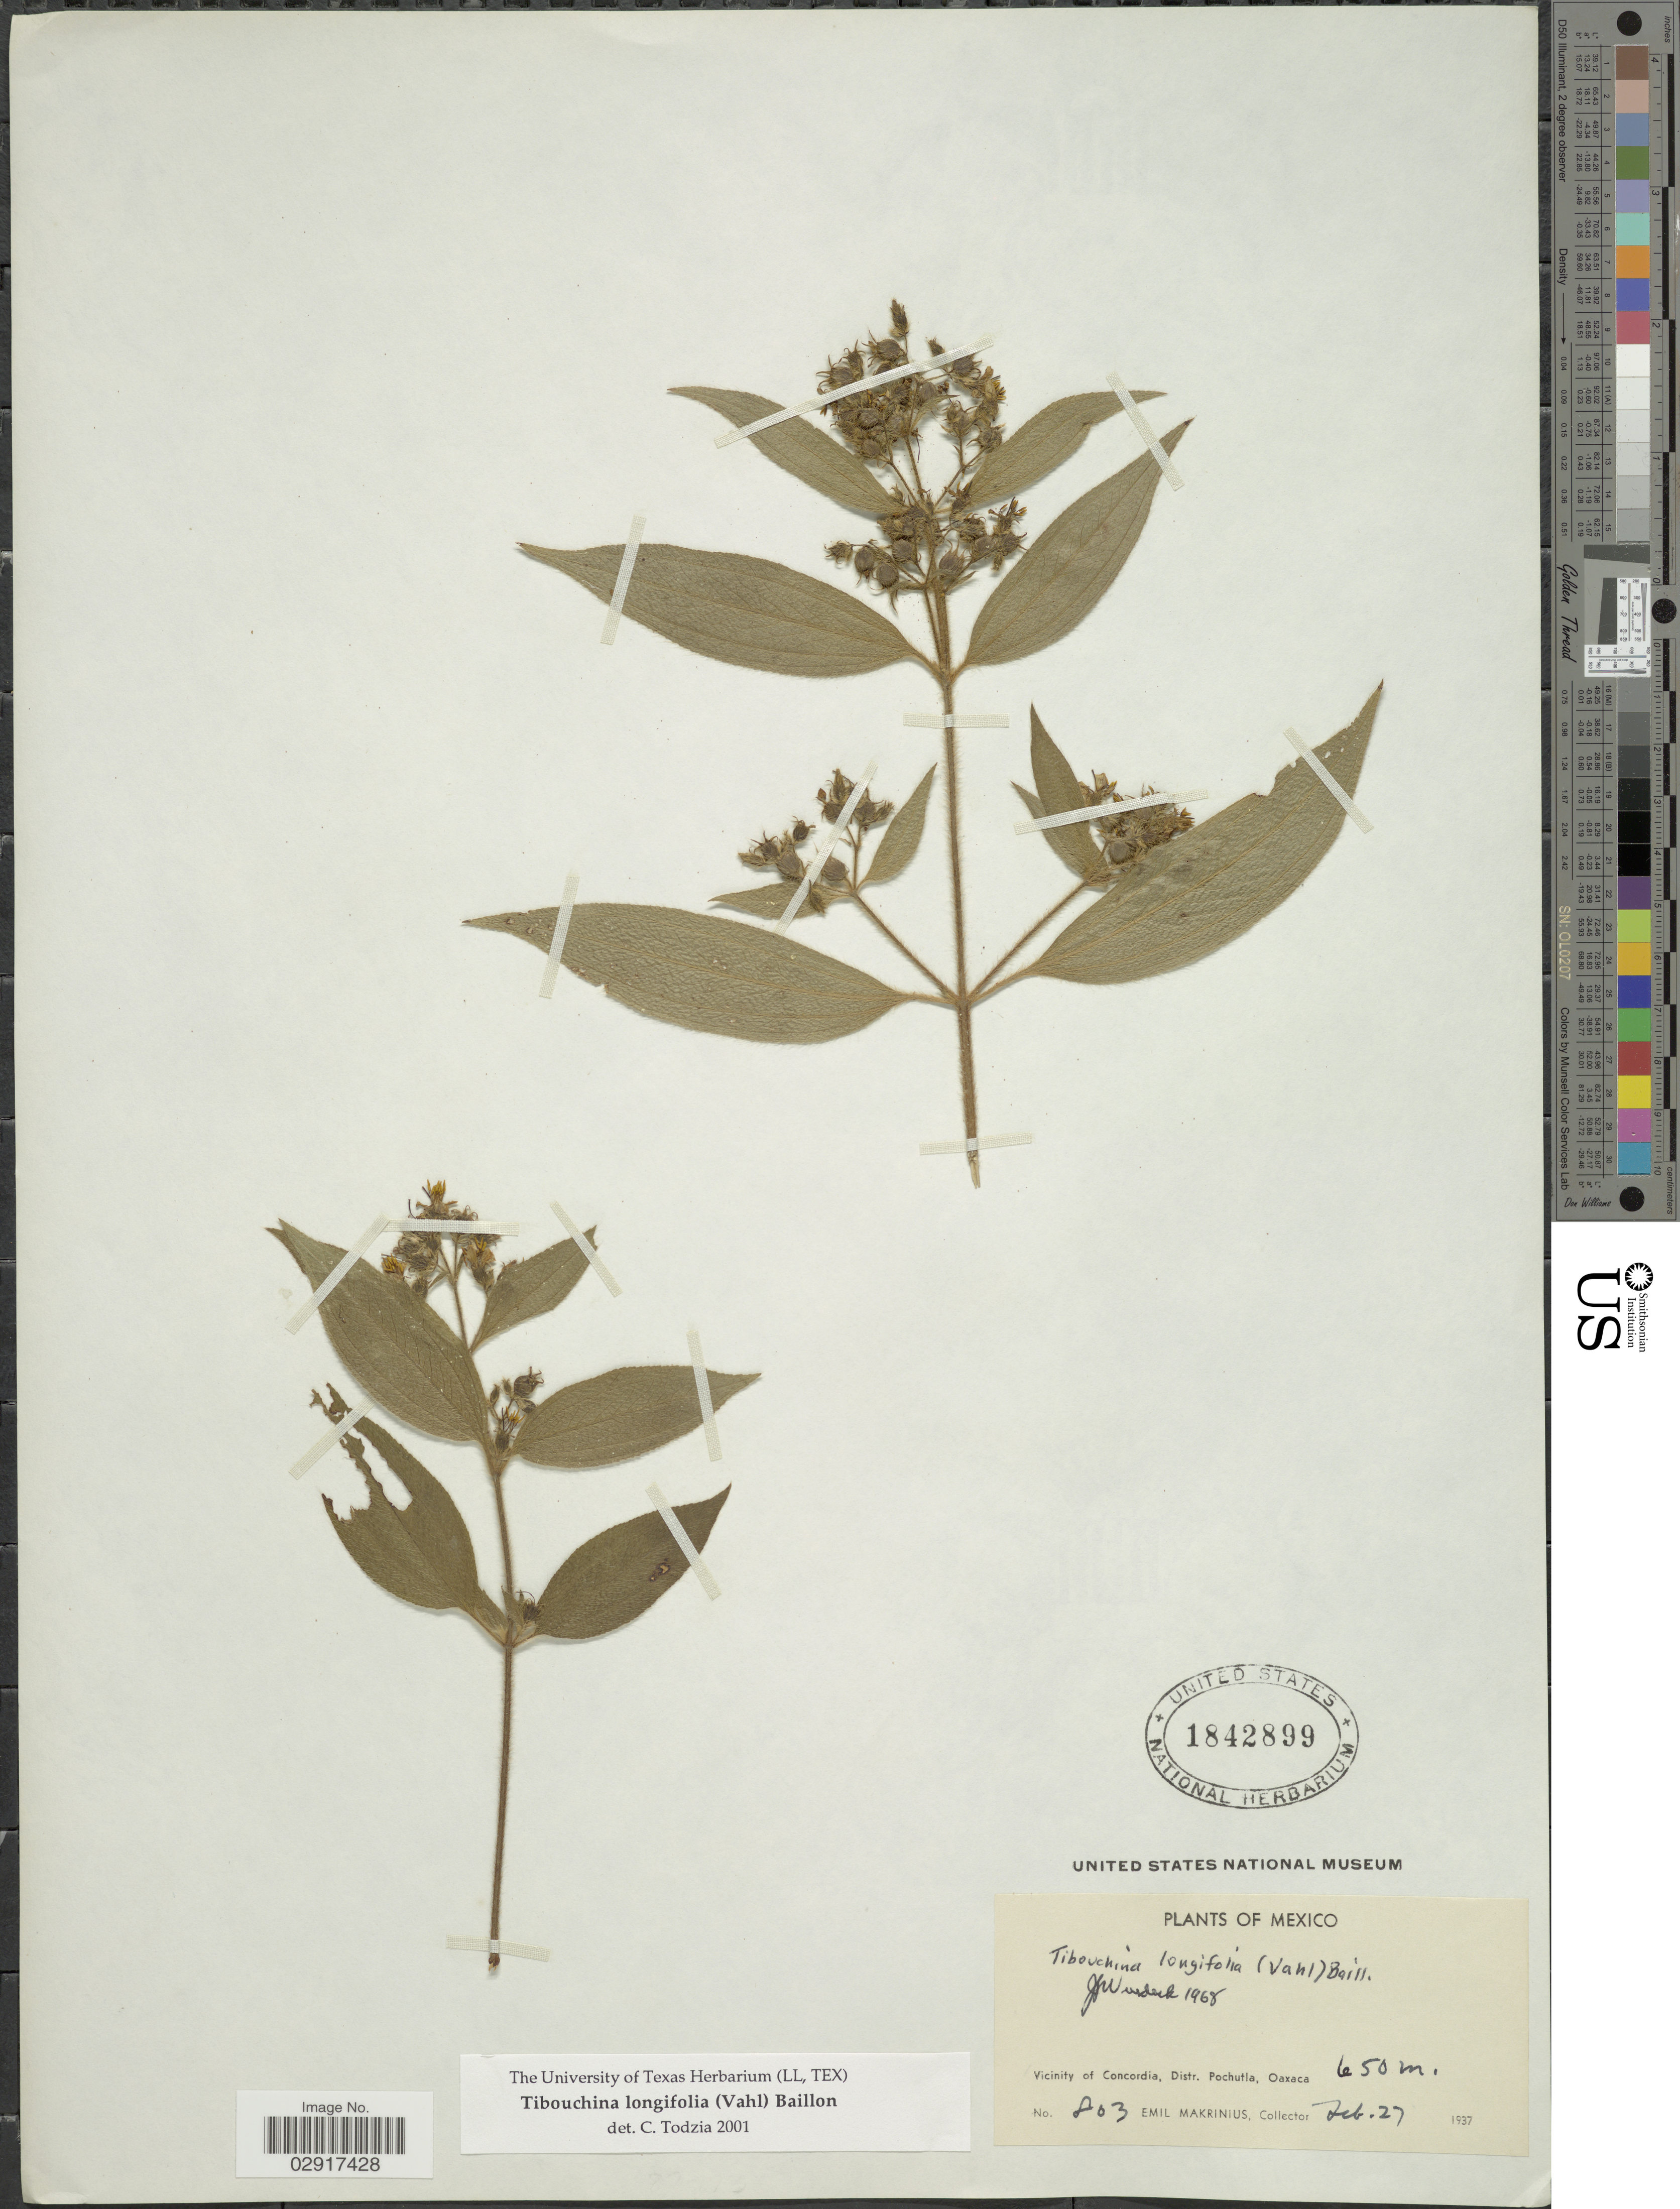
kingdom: Plantae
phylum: Tracheophyta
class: Magnoliopsida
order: Myrtales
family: Melastomataceae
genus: Chaetogastra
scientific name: Chaetogastra longifolia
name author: (Vahl) DC.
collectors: E. Makrinius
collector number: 803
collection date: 1937-02-27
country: Mexico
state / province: Oaxaca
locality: Vicinity of Concordia, Distr. Pochutla.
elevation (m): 650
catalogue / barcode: US 1842899